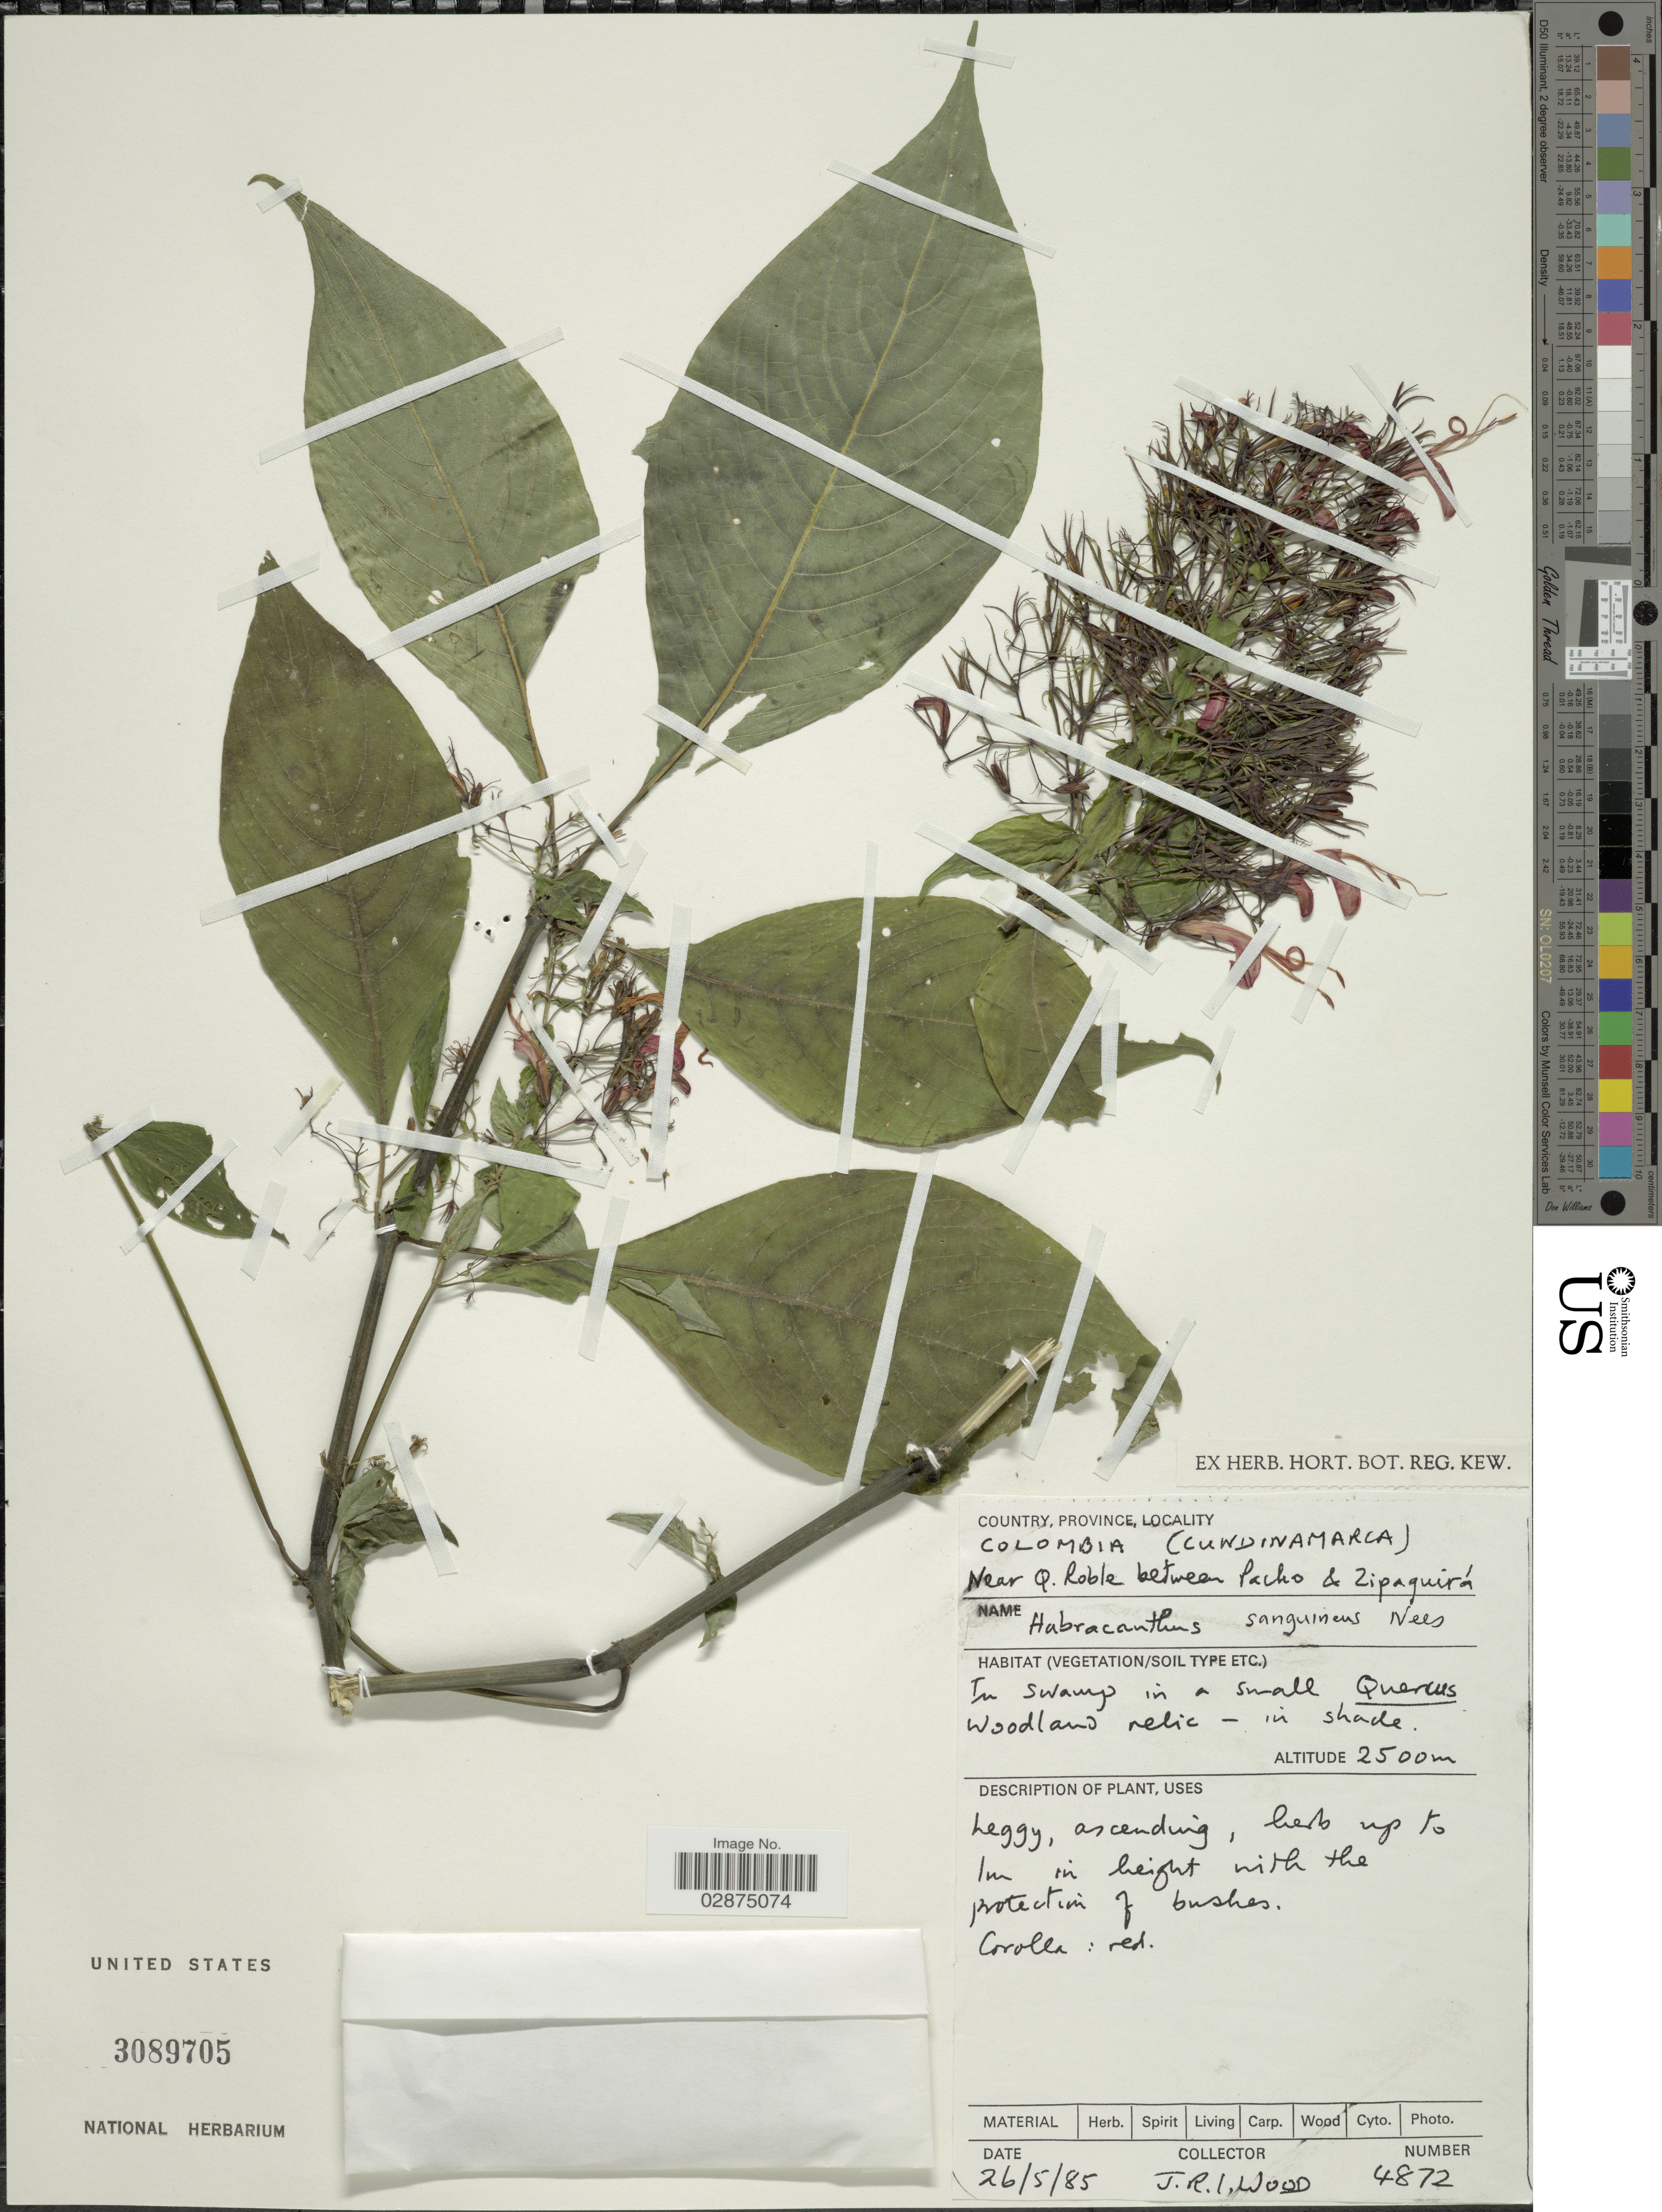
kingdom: Plantae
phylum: Tracheophyta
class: Magnoliopsida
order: Lamiales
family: Acanthaceae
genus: Habracanthus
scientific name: Habracanthus sanguineus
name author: Nees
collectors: J. R. I. Wood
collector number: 4872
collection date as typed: Transcribed d/m/y: 26/5/85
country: Colombia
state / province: Cundinamarca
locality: Near Q. Roble between Pacho & Zipaquirá.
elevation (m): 2500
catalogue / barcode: US 3089705